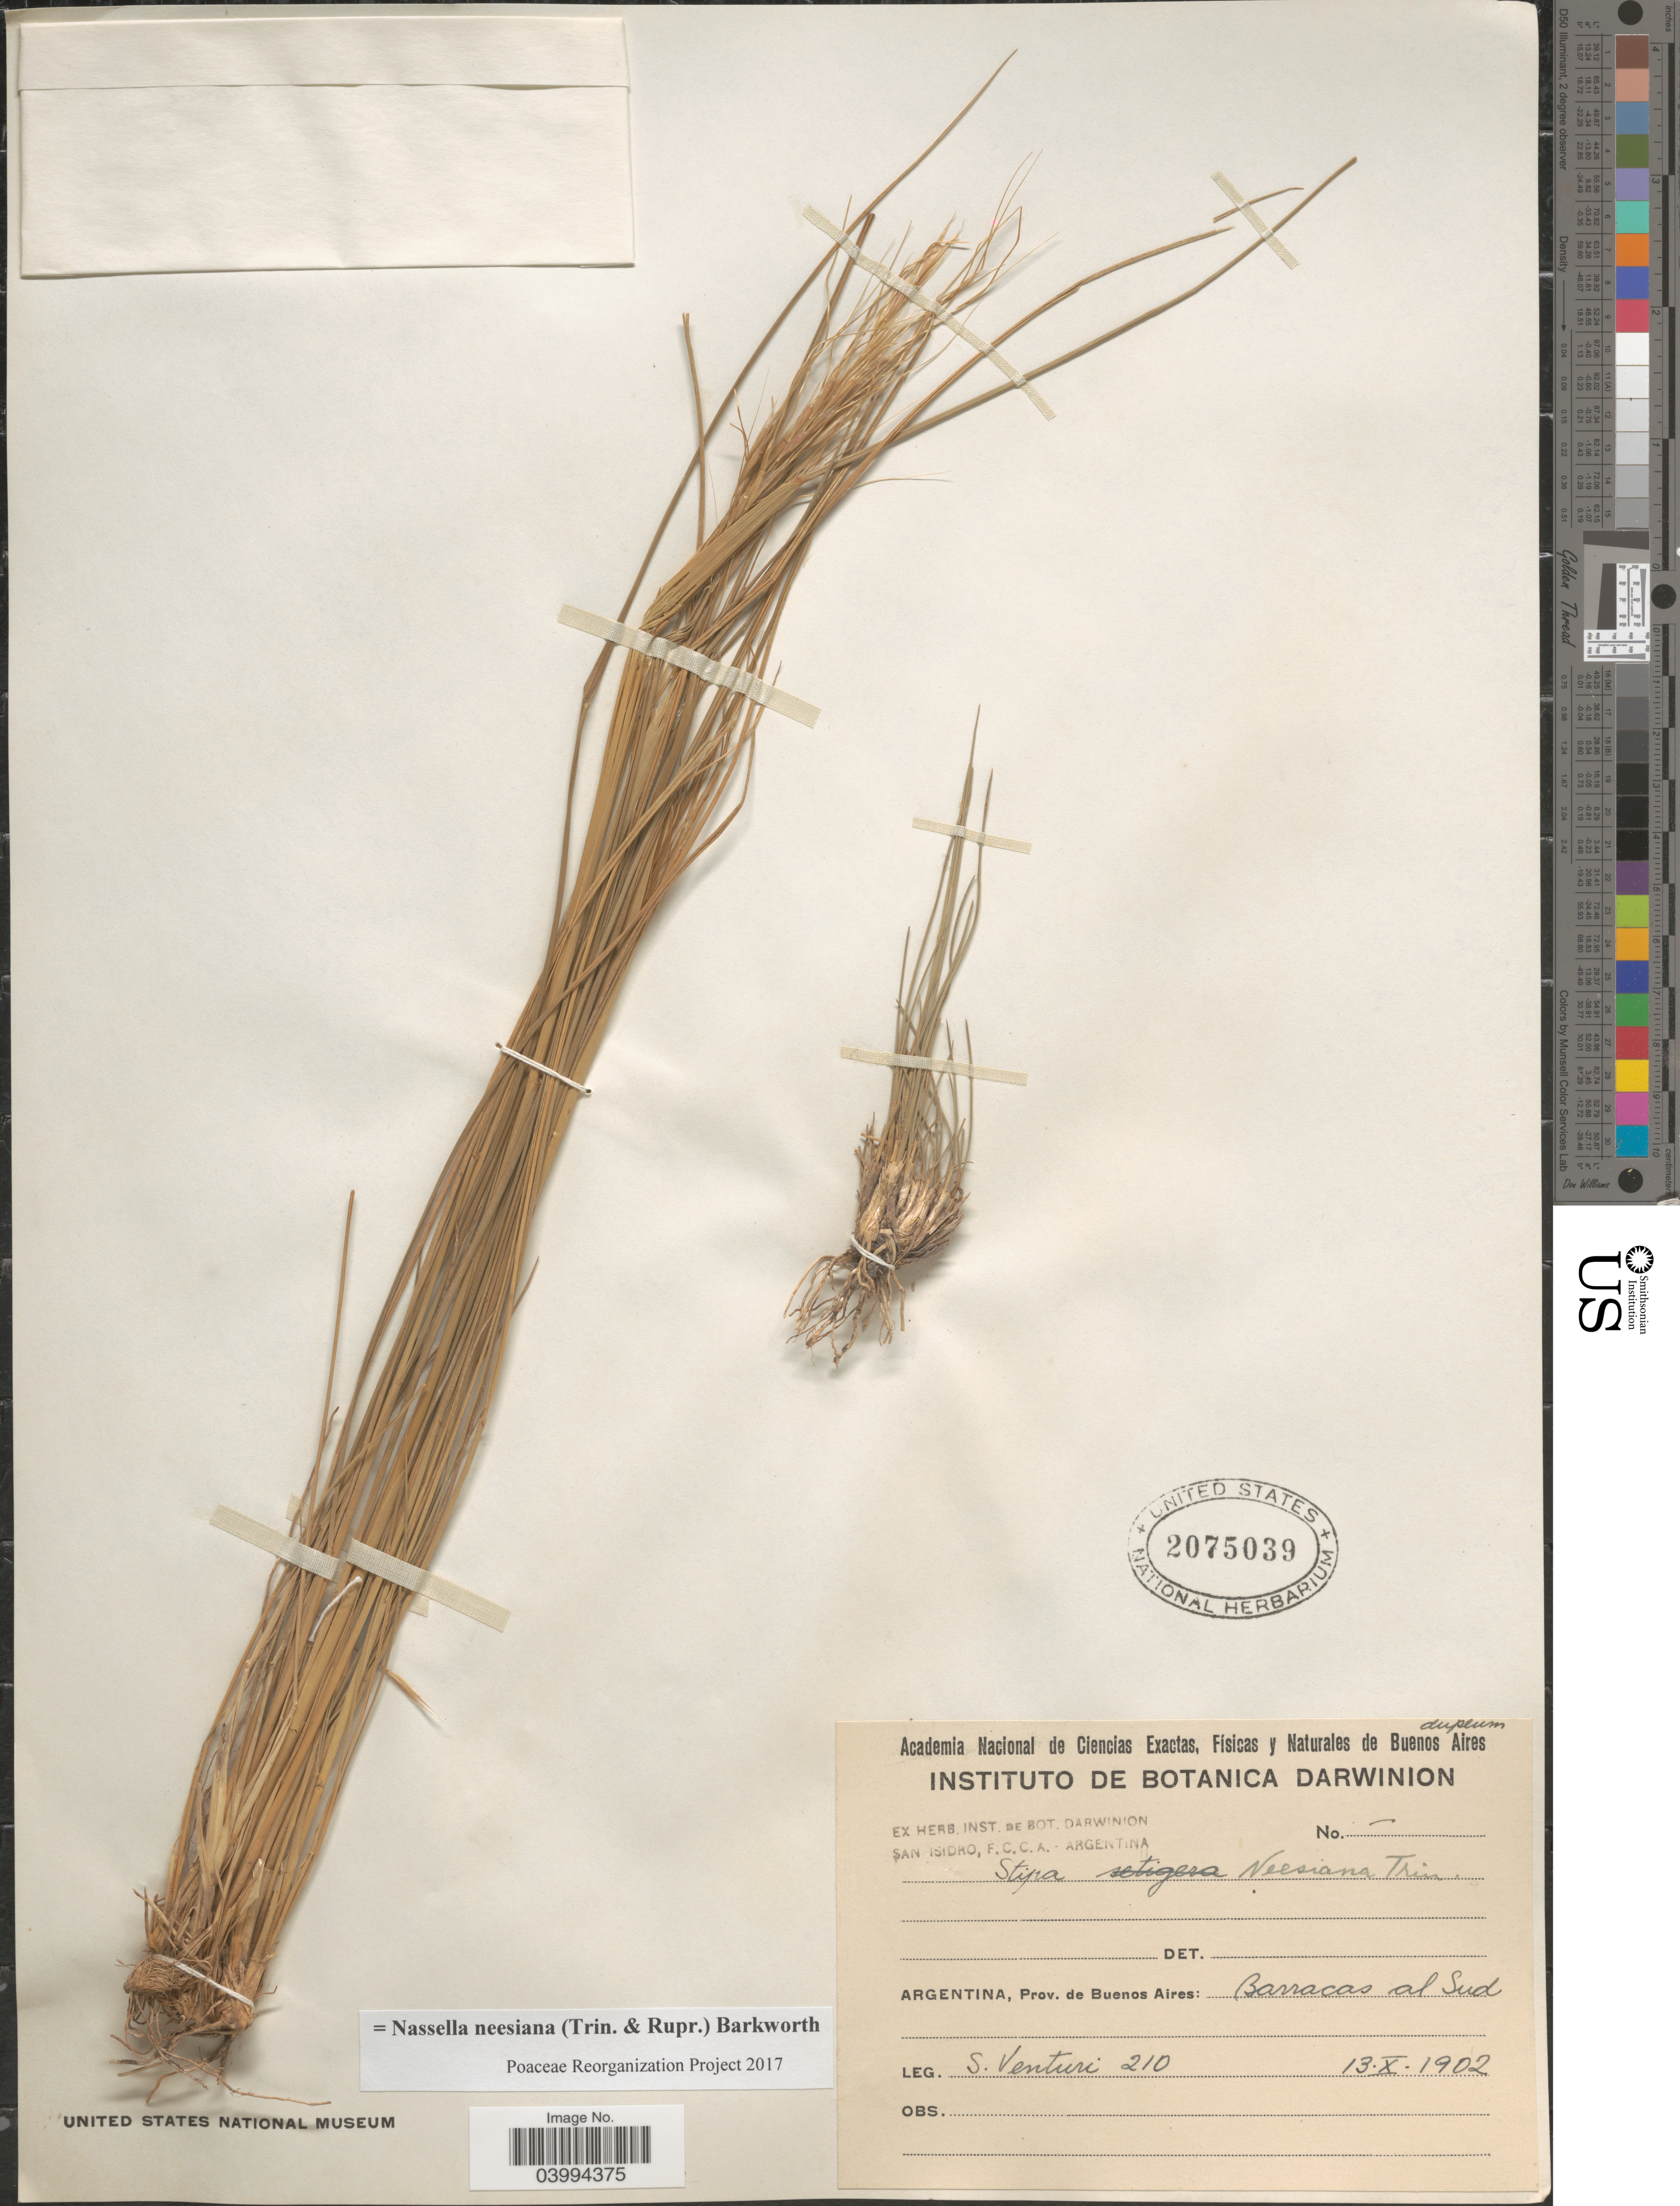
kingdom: Plantae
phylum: Tracheophyta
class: Liliopsida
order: Poales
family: Poaceae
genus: Nassella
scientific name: Nassella neesiana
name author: (Trin. & Rupr.) Barkworth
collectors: S. Venturi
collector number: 210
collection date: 1902-10-13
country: Argentina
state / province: Buenos Aires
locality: Barracas al Sud.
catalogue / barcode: US 2075039